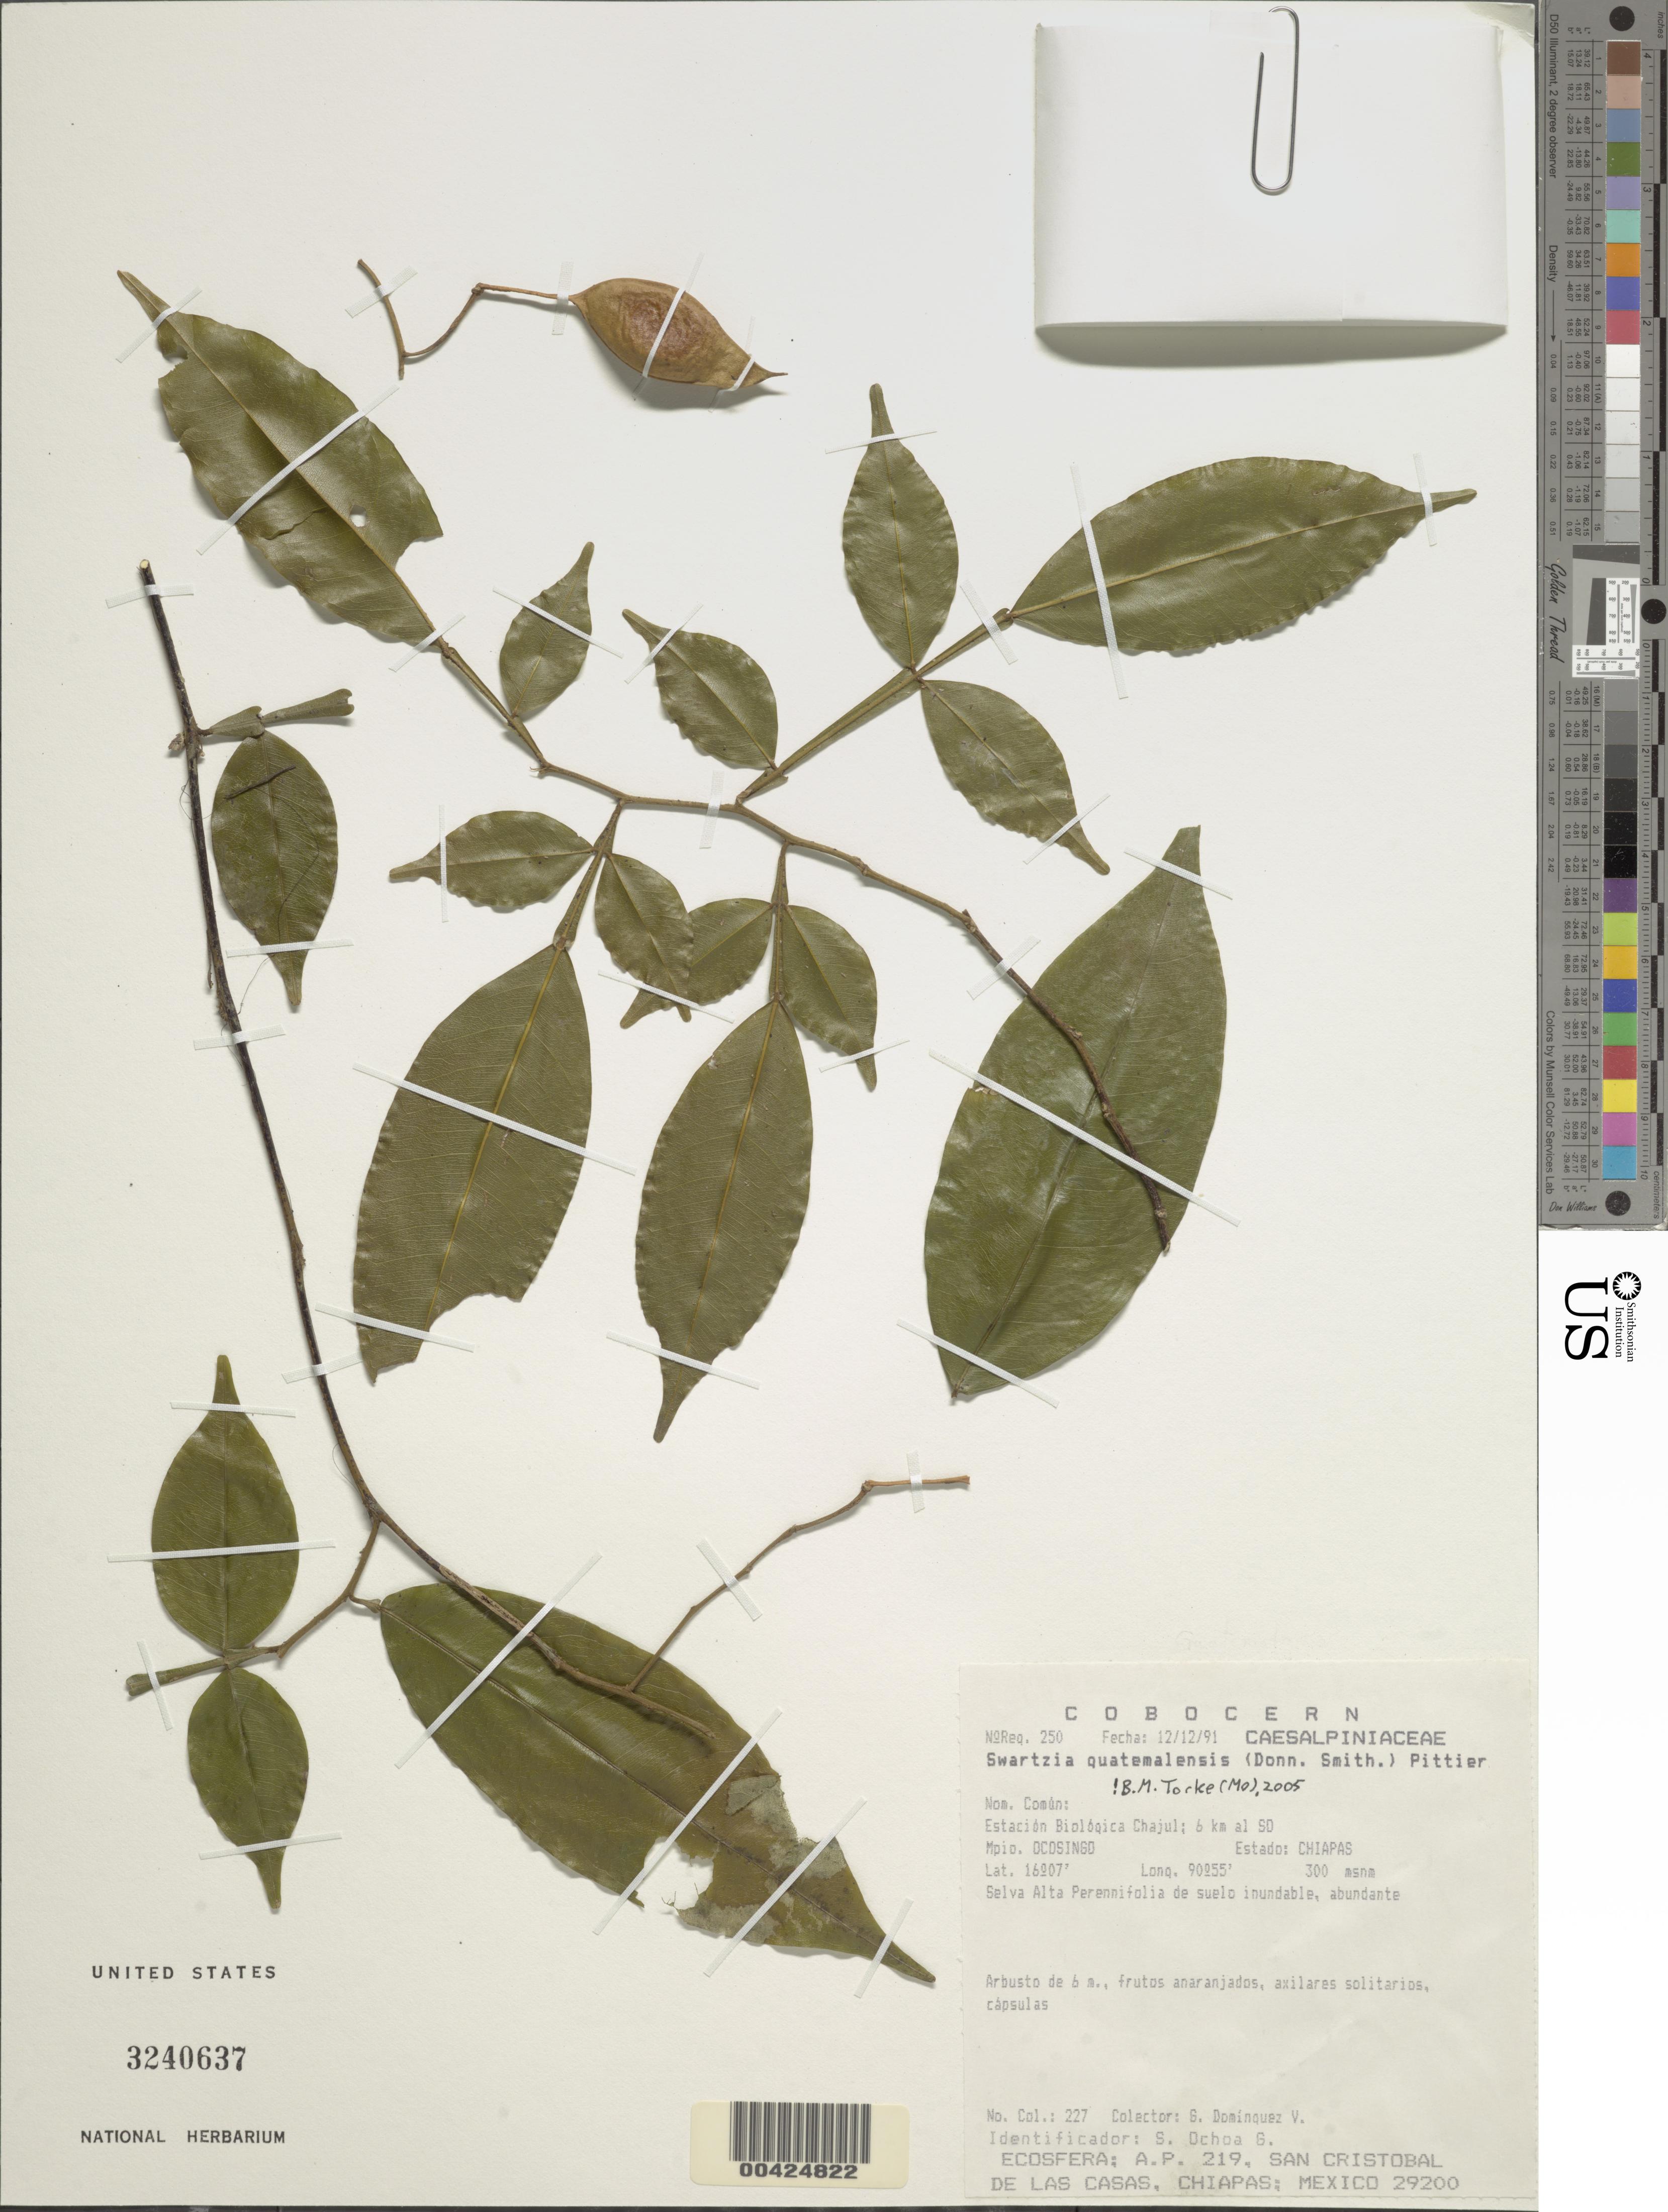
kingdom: Plantae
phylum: Tracheophyta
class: Magnoliopsida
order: Fabales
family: Fabaceae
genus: Swartzia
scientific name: Swartzia guatemalensis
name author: (Donn. Sm.) Pittier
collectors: G. Dominquez V.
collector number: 227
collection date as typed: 12 Dec 1991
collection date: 1991-12-12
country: Guatemala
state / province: Alta Verapaz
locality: Cobán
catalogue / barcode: US 3240637